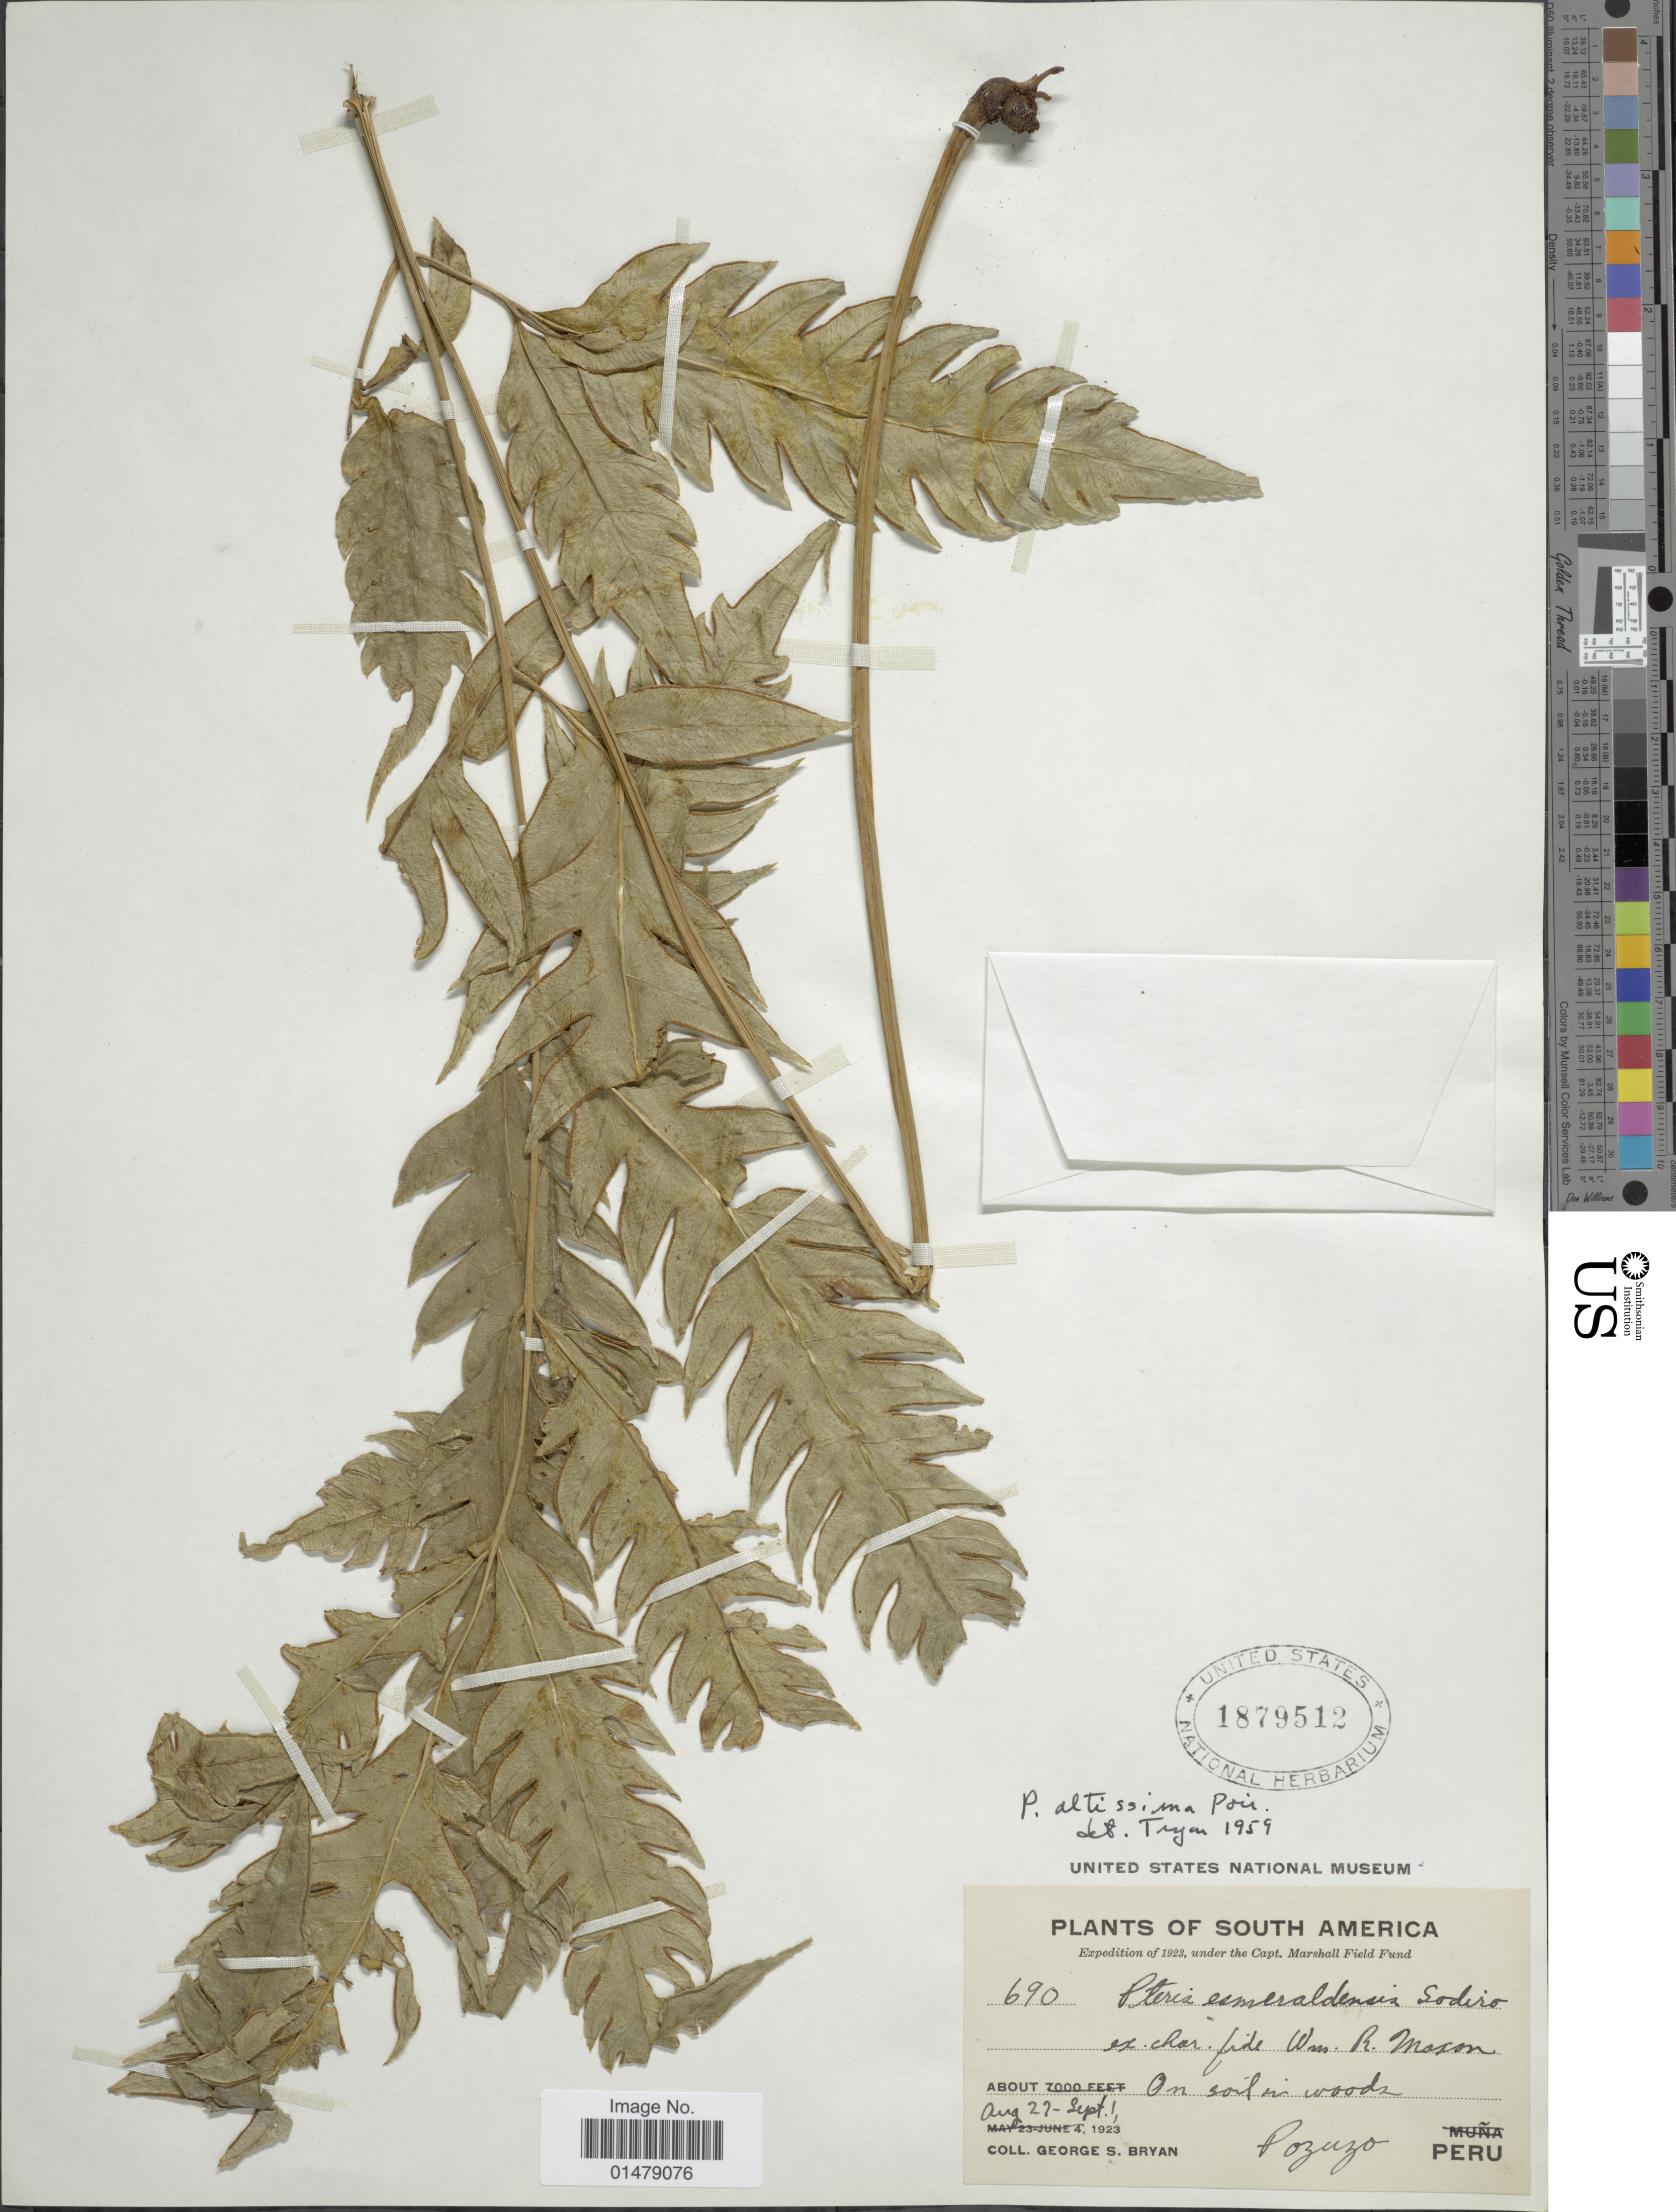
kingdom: Plantae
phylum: Tracheophyta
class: Polypodiopsida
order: Polypodiales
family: Pteridaceae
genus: Pteris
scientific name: Pteris altissima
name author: Poir.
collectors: G. S. Bryan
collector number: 690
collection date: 1923-08-27/1923-09-01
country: Peru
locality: Pozuzo.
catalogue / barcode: US 1879512